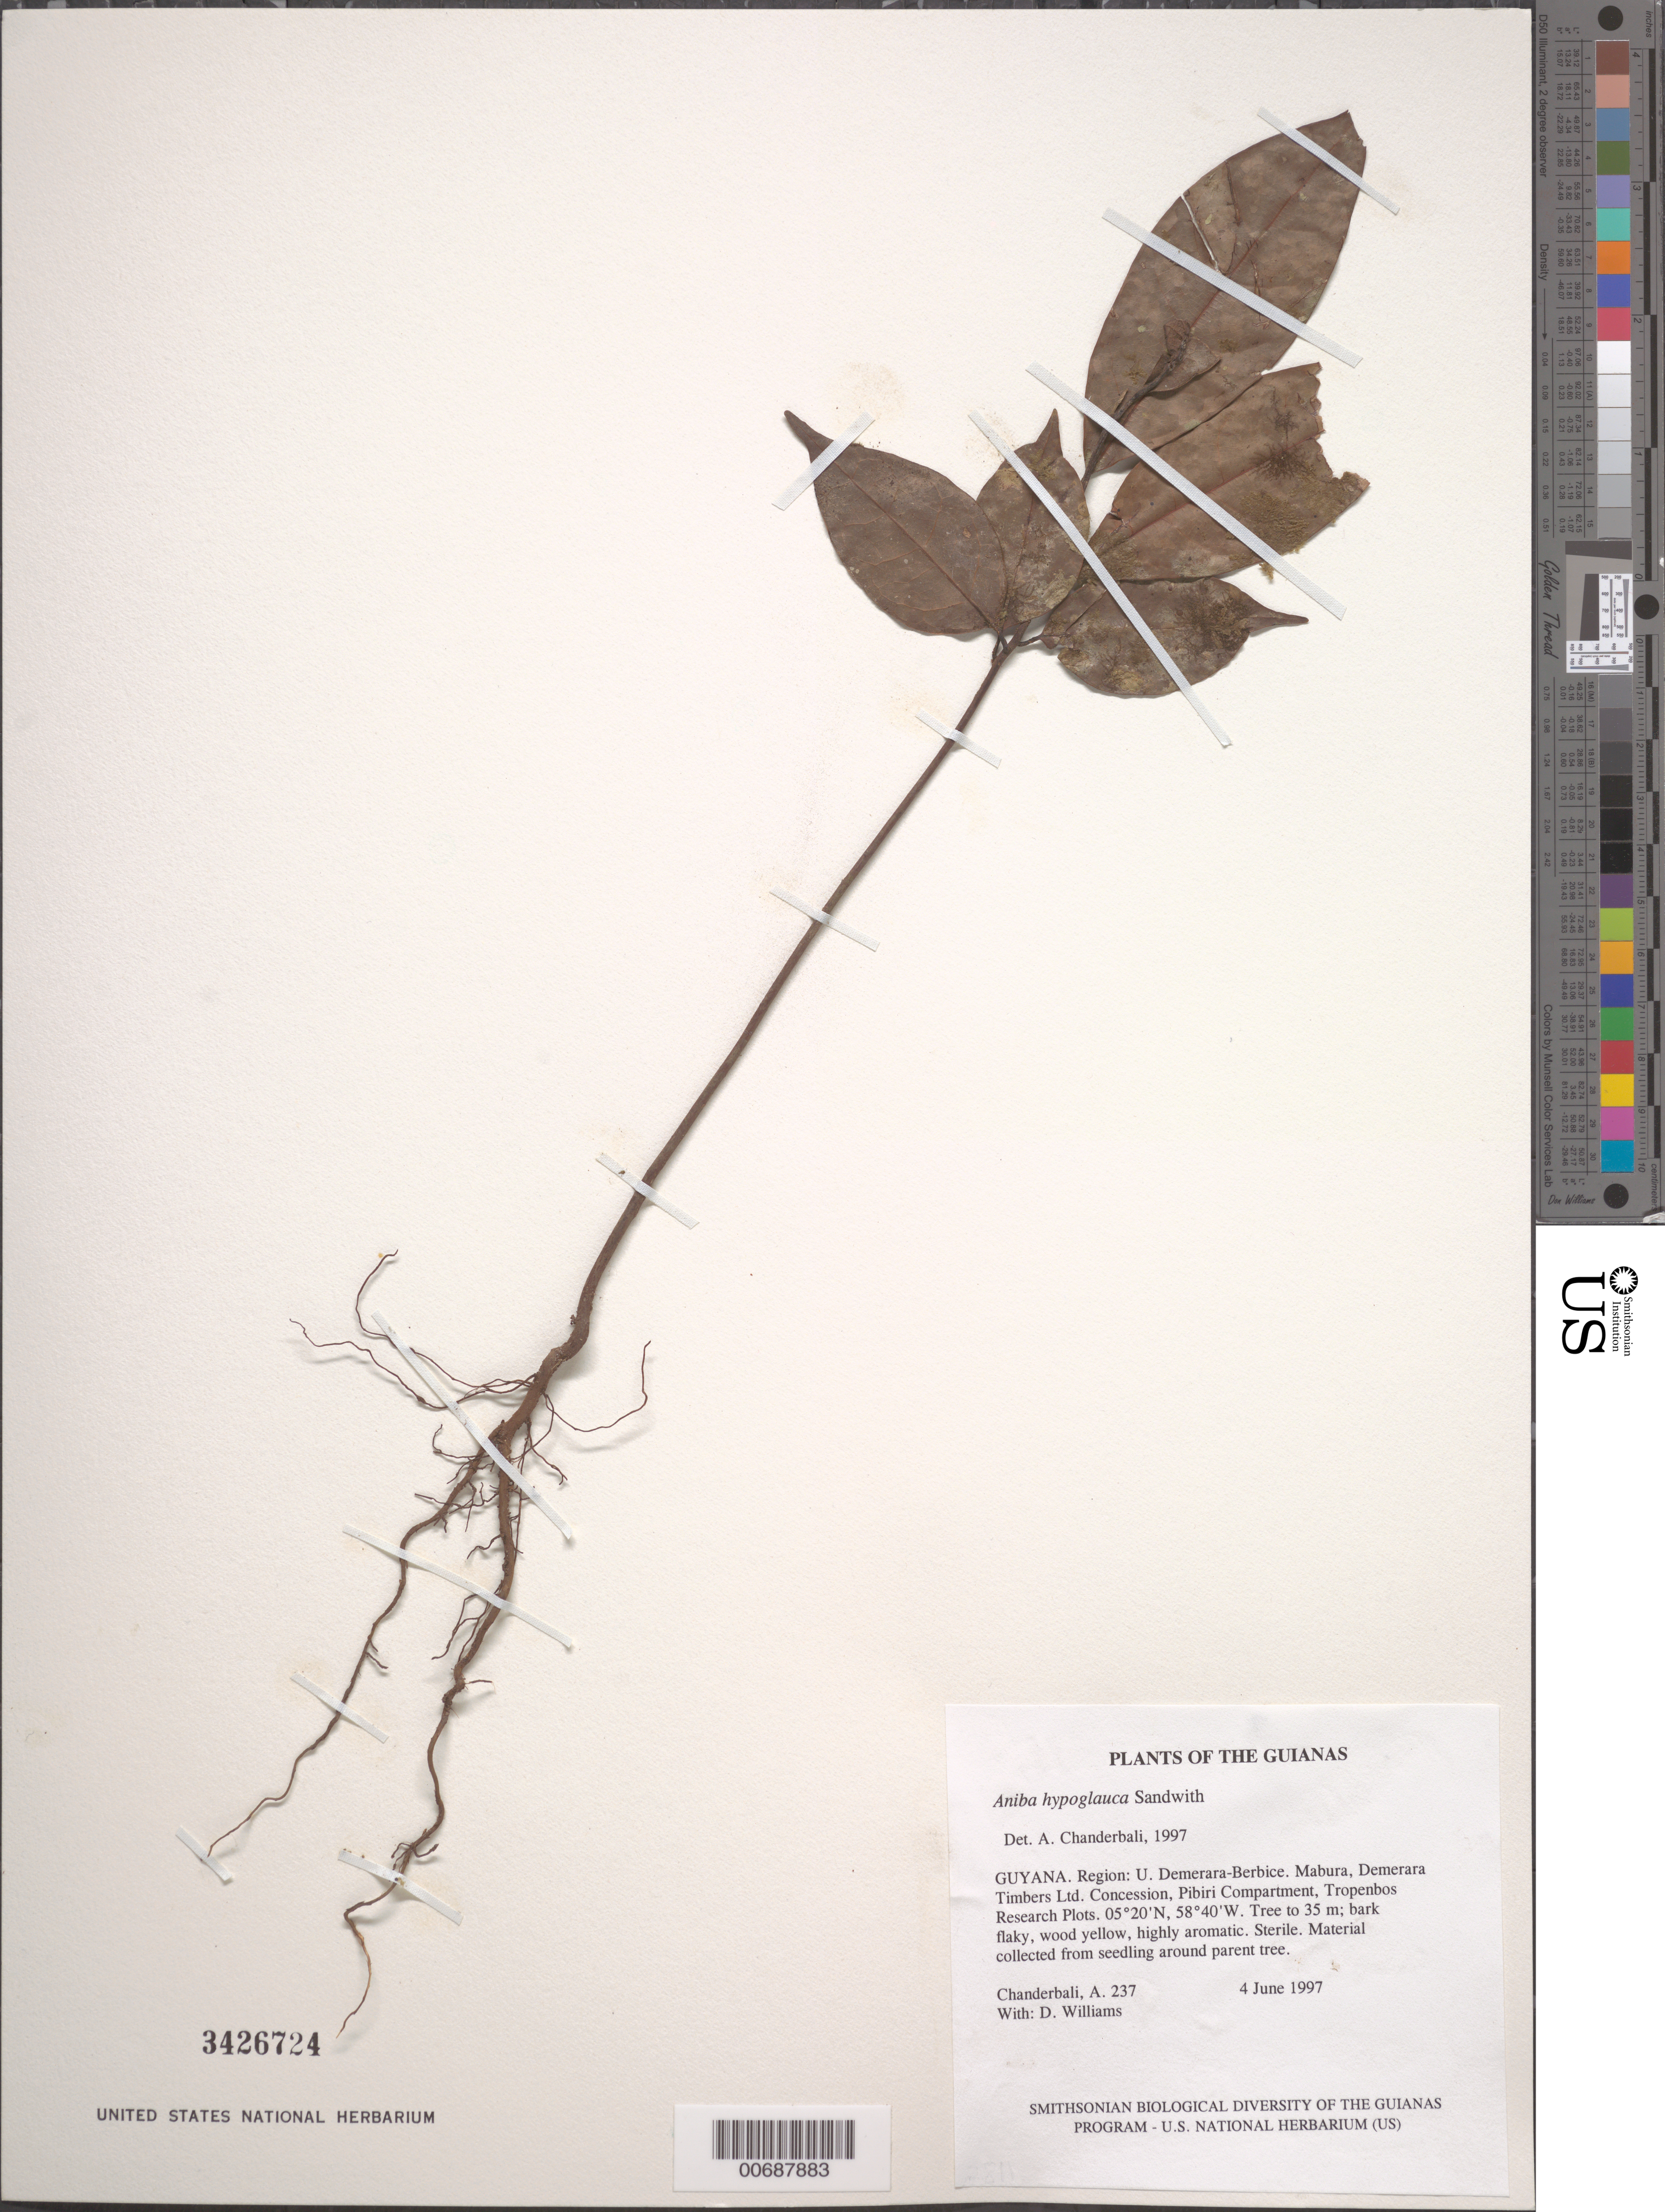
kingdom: Plantae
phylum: Tracheophyta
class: Magnoliopsida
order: Laurales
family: Lauraceae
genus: Aniba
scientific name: Aniba hypoglauca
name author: Sandwith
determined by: Chanderbali, Andre Shashi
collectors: A. S. Chanderbali & D. Williams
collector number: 237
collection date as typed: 4 June 1997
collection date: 1997-06-04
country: Guyana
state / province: U. Demerara-Berbice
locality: Mabura, Demerara Timbers Ltd. Concession, Pibiri Compartment, Tropenbos Research Plots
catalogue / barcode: US 3426724